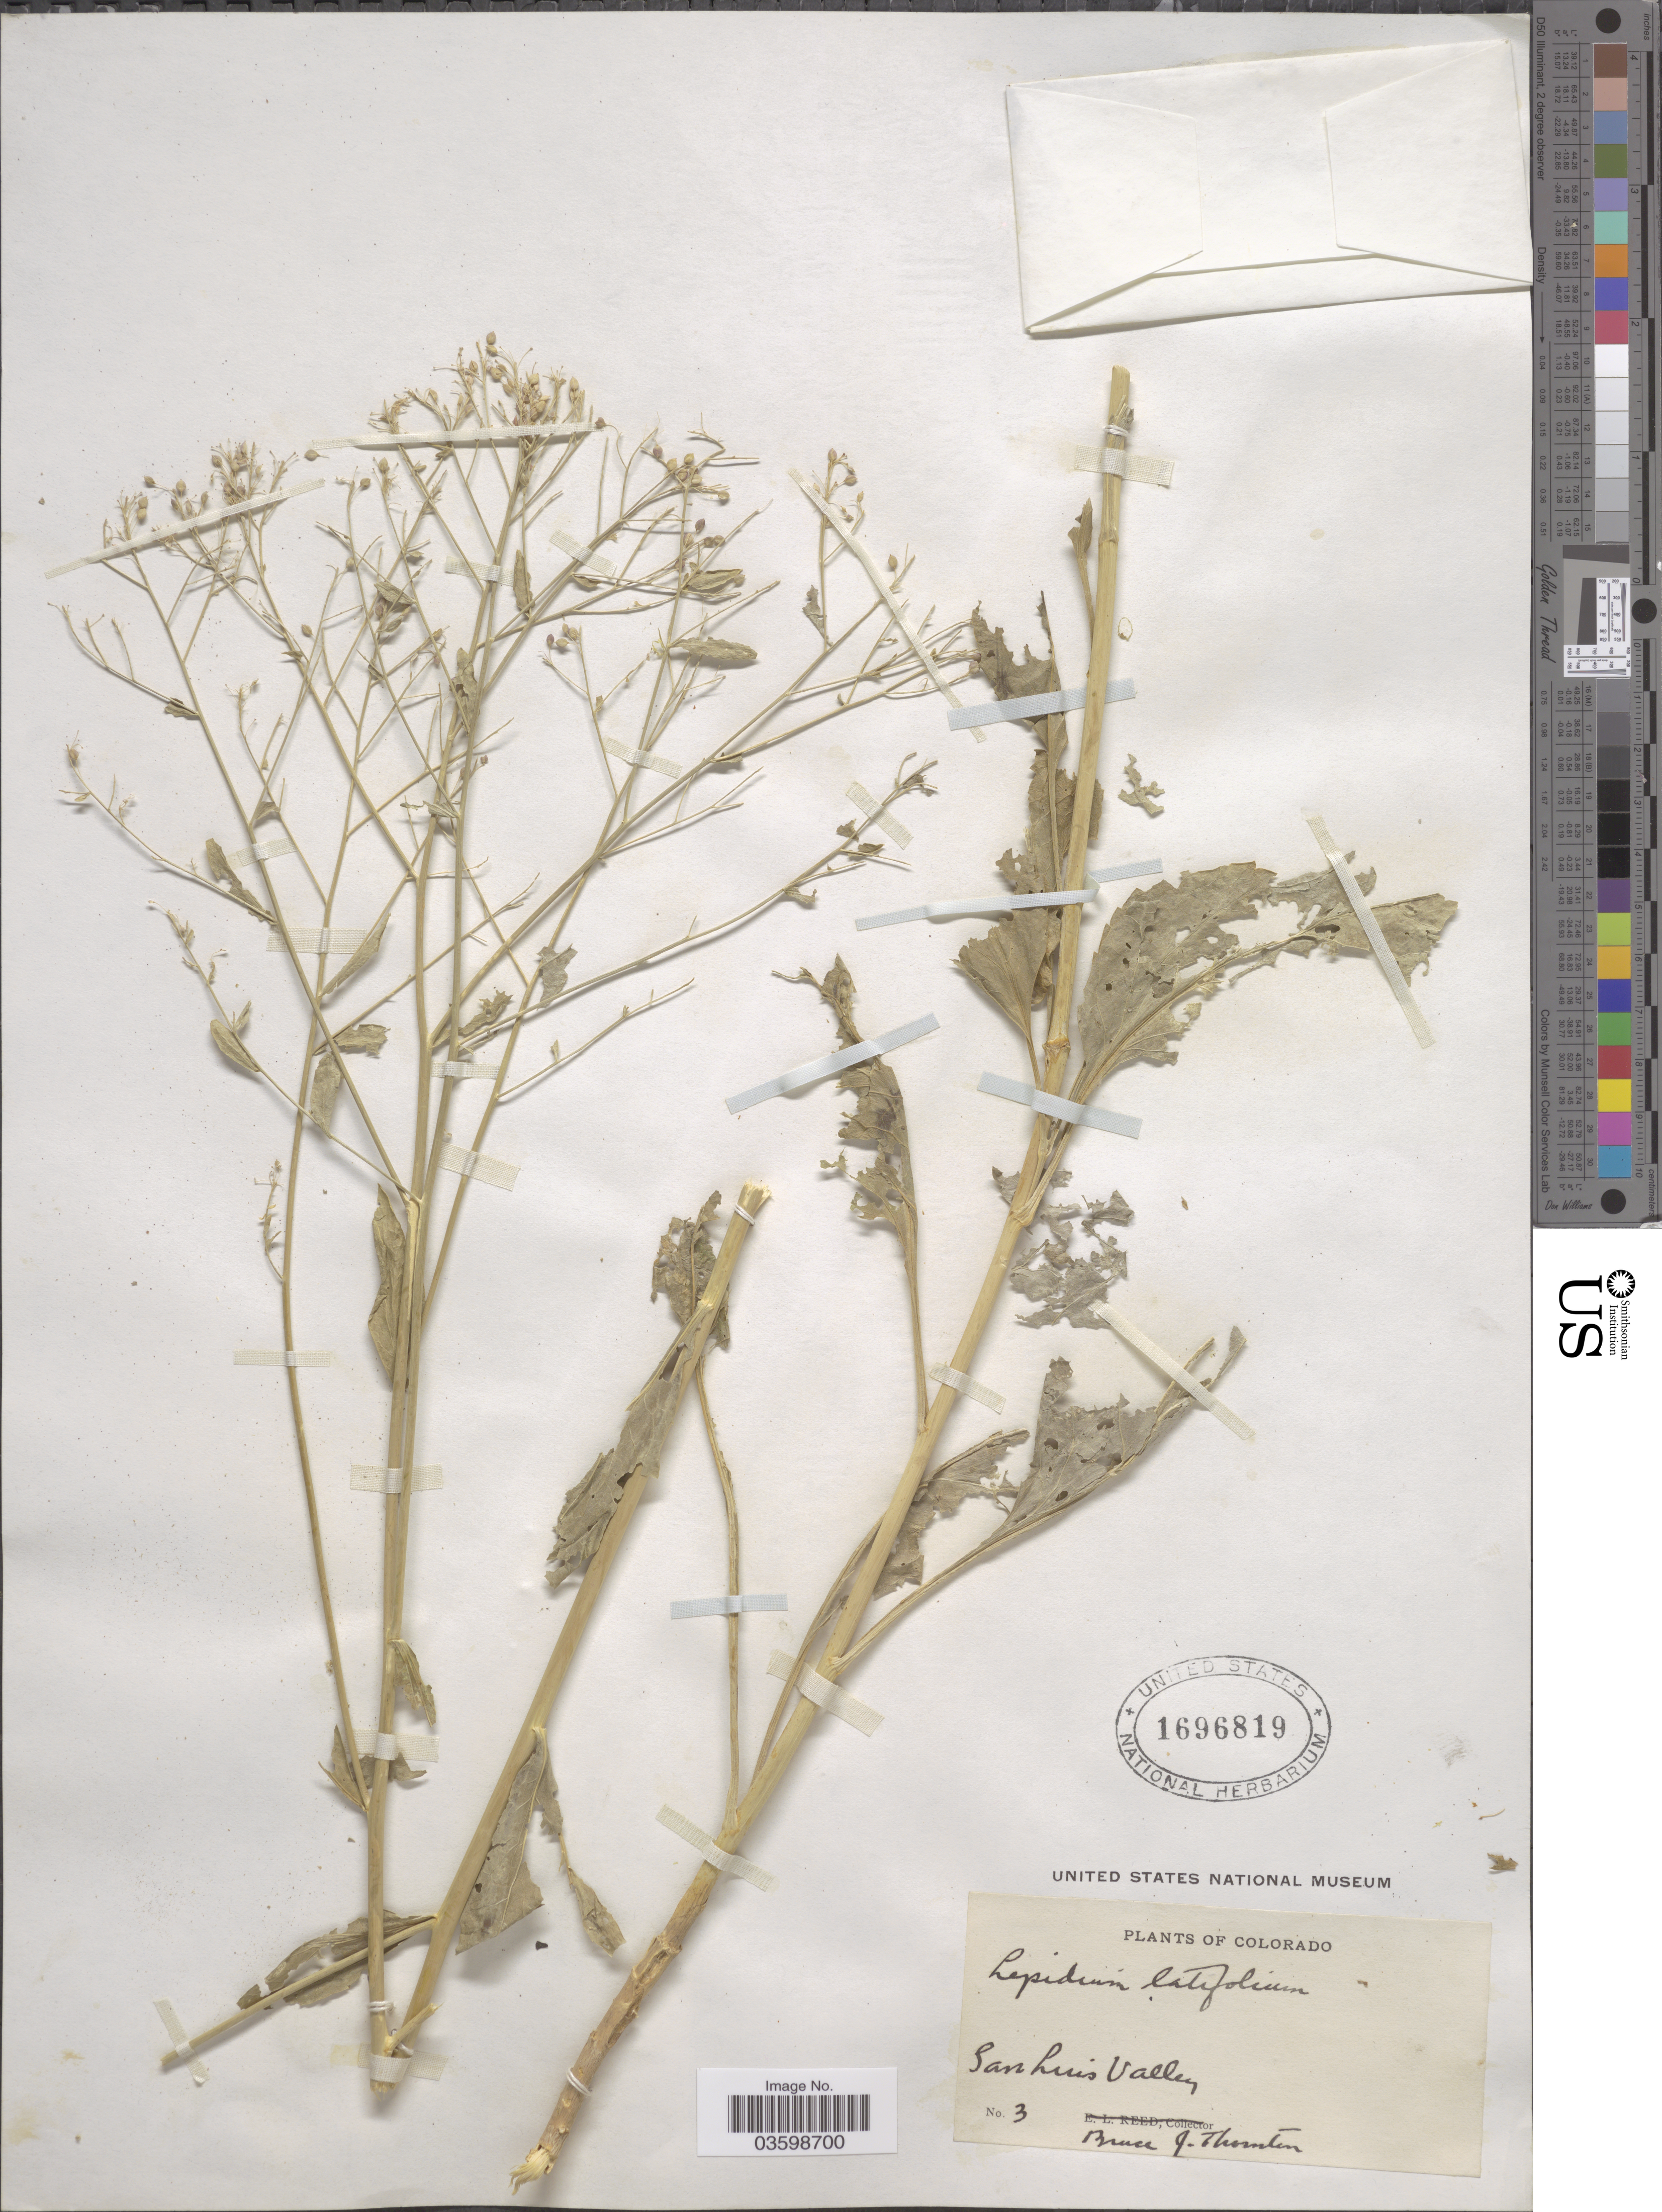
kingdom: Plantae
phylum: Tracheophyta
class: Magnoliopsida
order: Brassicales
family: Brassicaceae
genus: Lepidium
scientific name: Lepidium latifolium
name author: L.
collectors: B. Thornton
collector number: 3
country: United States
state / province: Colorado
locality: San Luis Valley.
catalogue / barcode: US 1696819